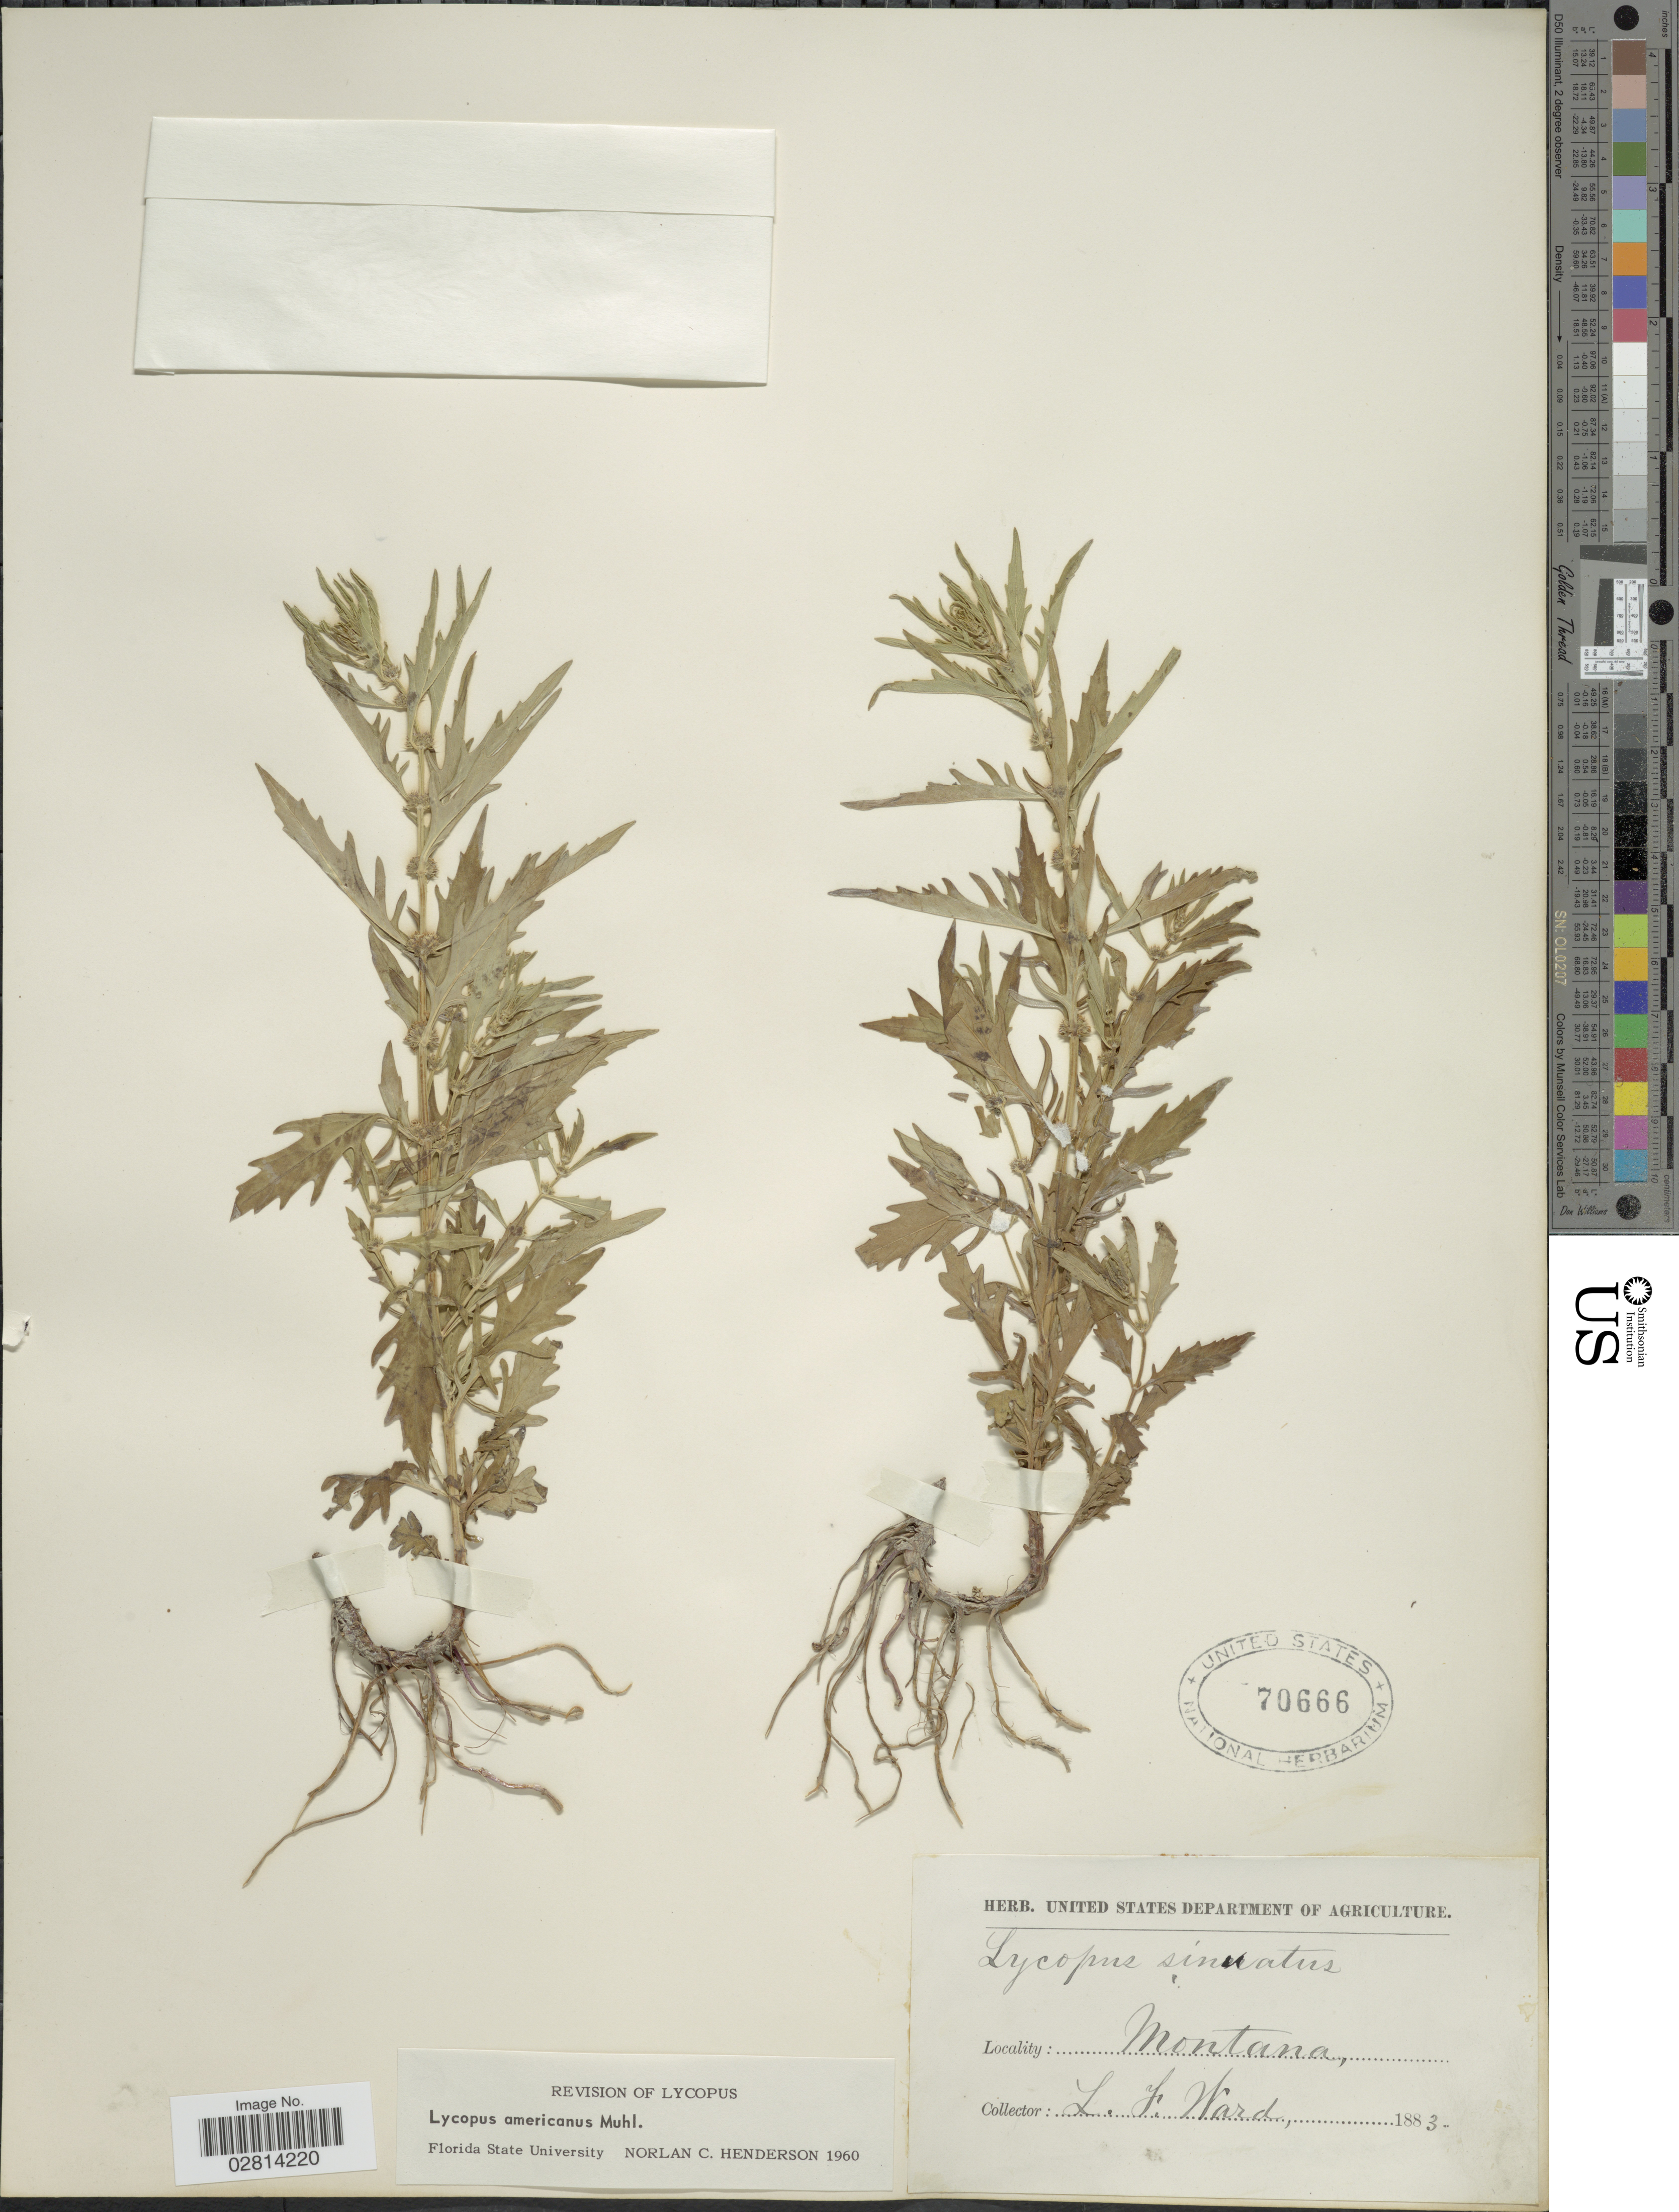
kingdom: Plantae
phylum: Tracheophyta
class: Magnoliopsida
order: Lamiales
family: Lamiaceae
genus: Lycopus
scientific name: Lycopus americanus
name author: Muhl. ex W.P.C. Barton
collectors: L. Ward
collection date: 1883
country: United States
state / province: Montana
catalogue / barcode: US 70666